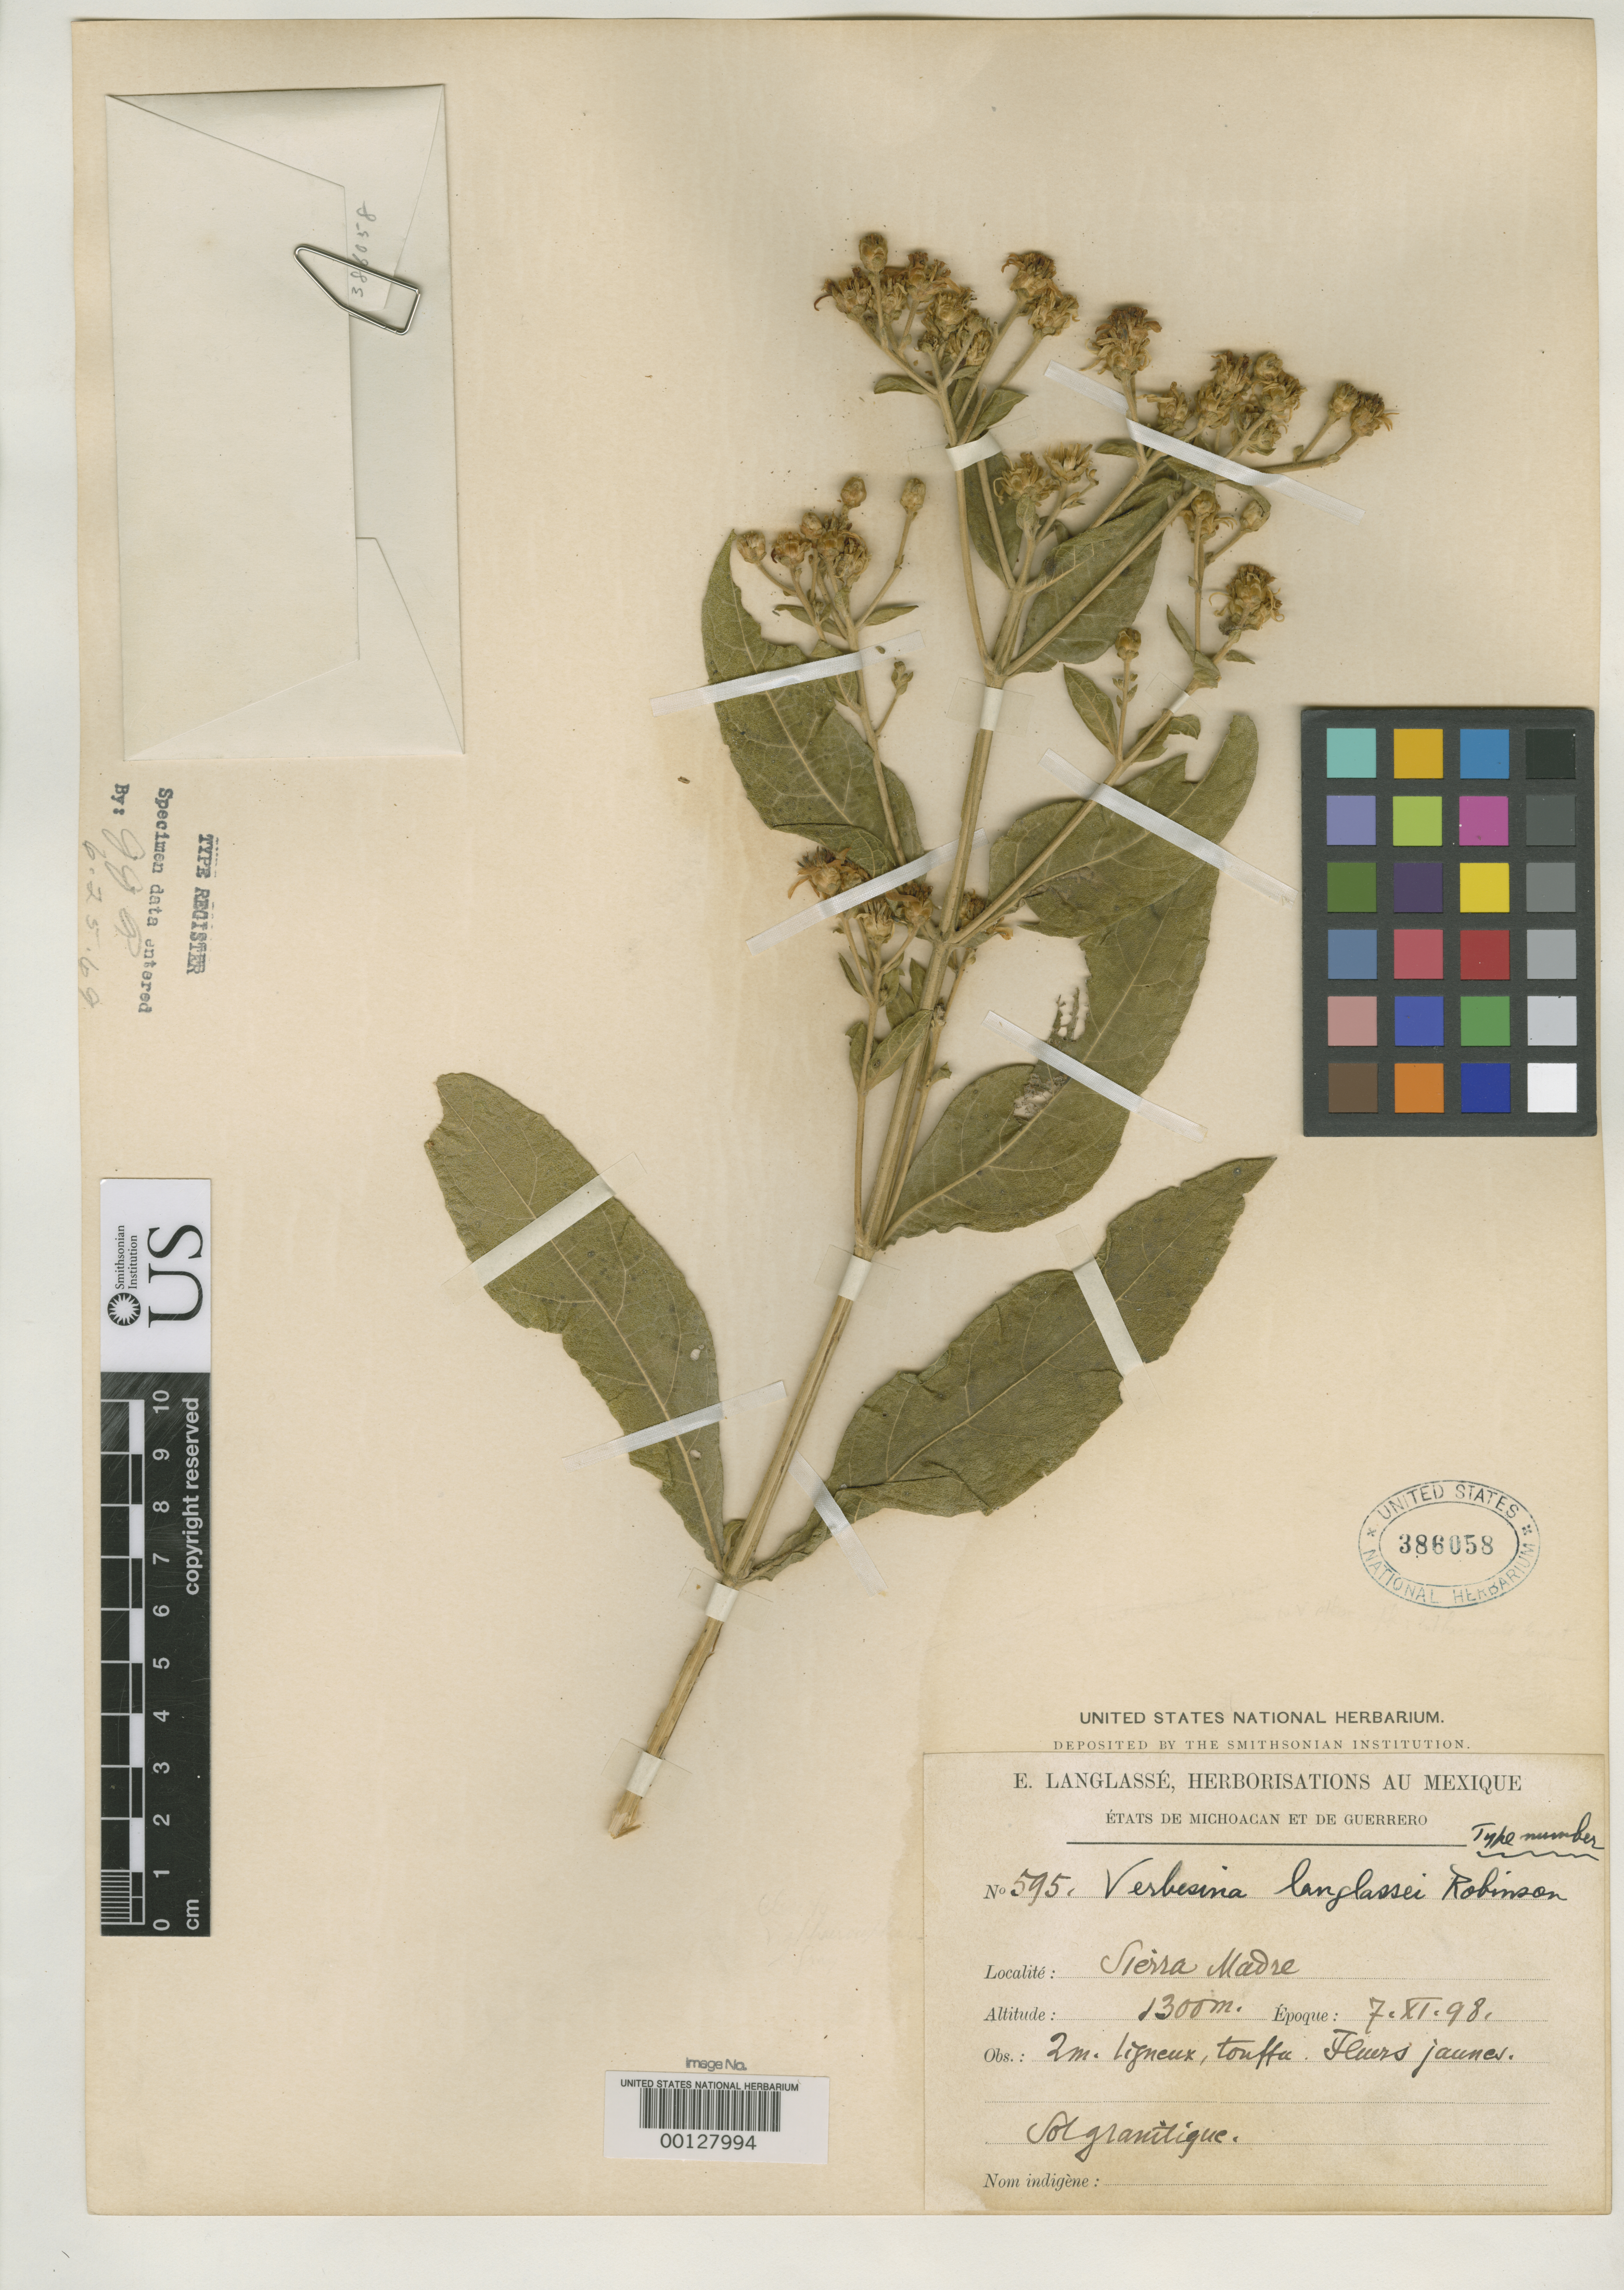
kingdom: Plantae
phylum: Tracheophyta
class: Magnoliopsida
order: Asterales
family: Asteraceae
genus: Verbesina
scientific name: Verbesina langlassei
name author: B.L. Rob.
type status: Isotype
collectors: E. Langlassé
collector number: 595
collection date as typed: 07 Nov 1898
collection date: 1898-11-07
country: Mexico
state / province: Guerrero / Michoacán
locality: Sierra Madre Mountains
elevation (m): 1300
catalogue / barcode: US 386058